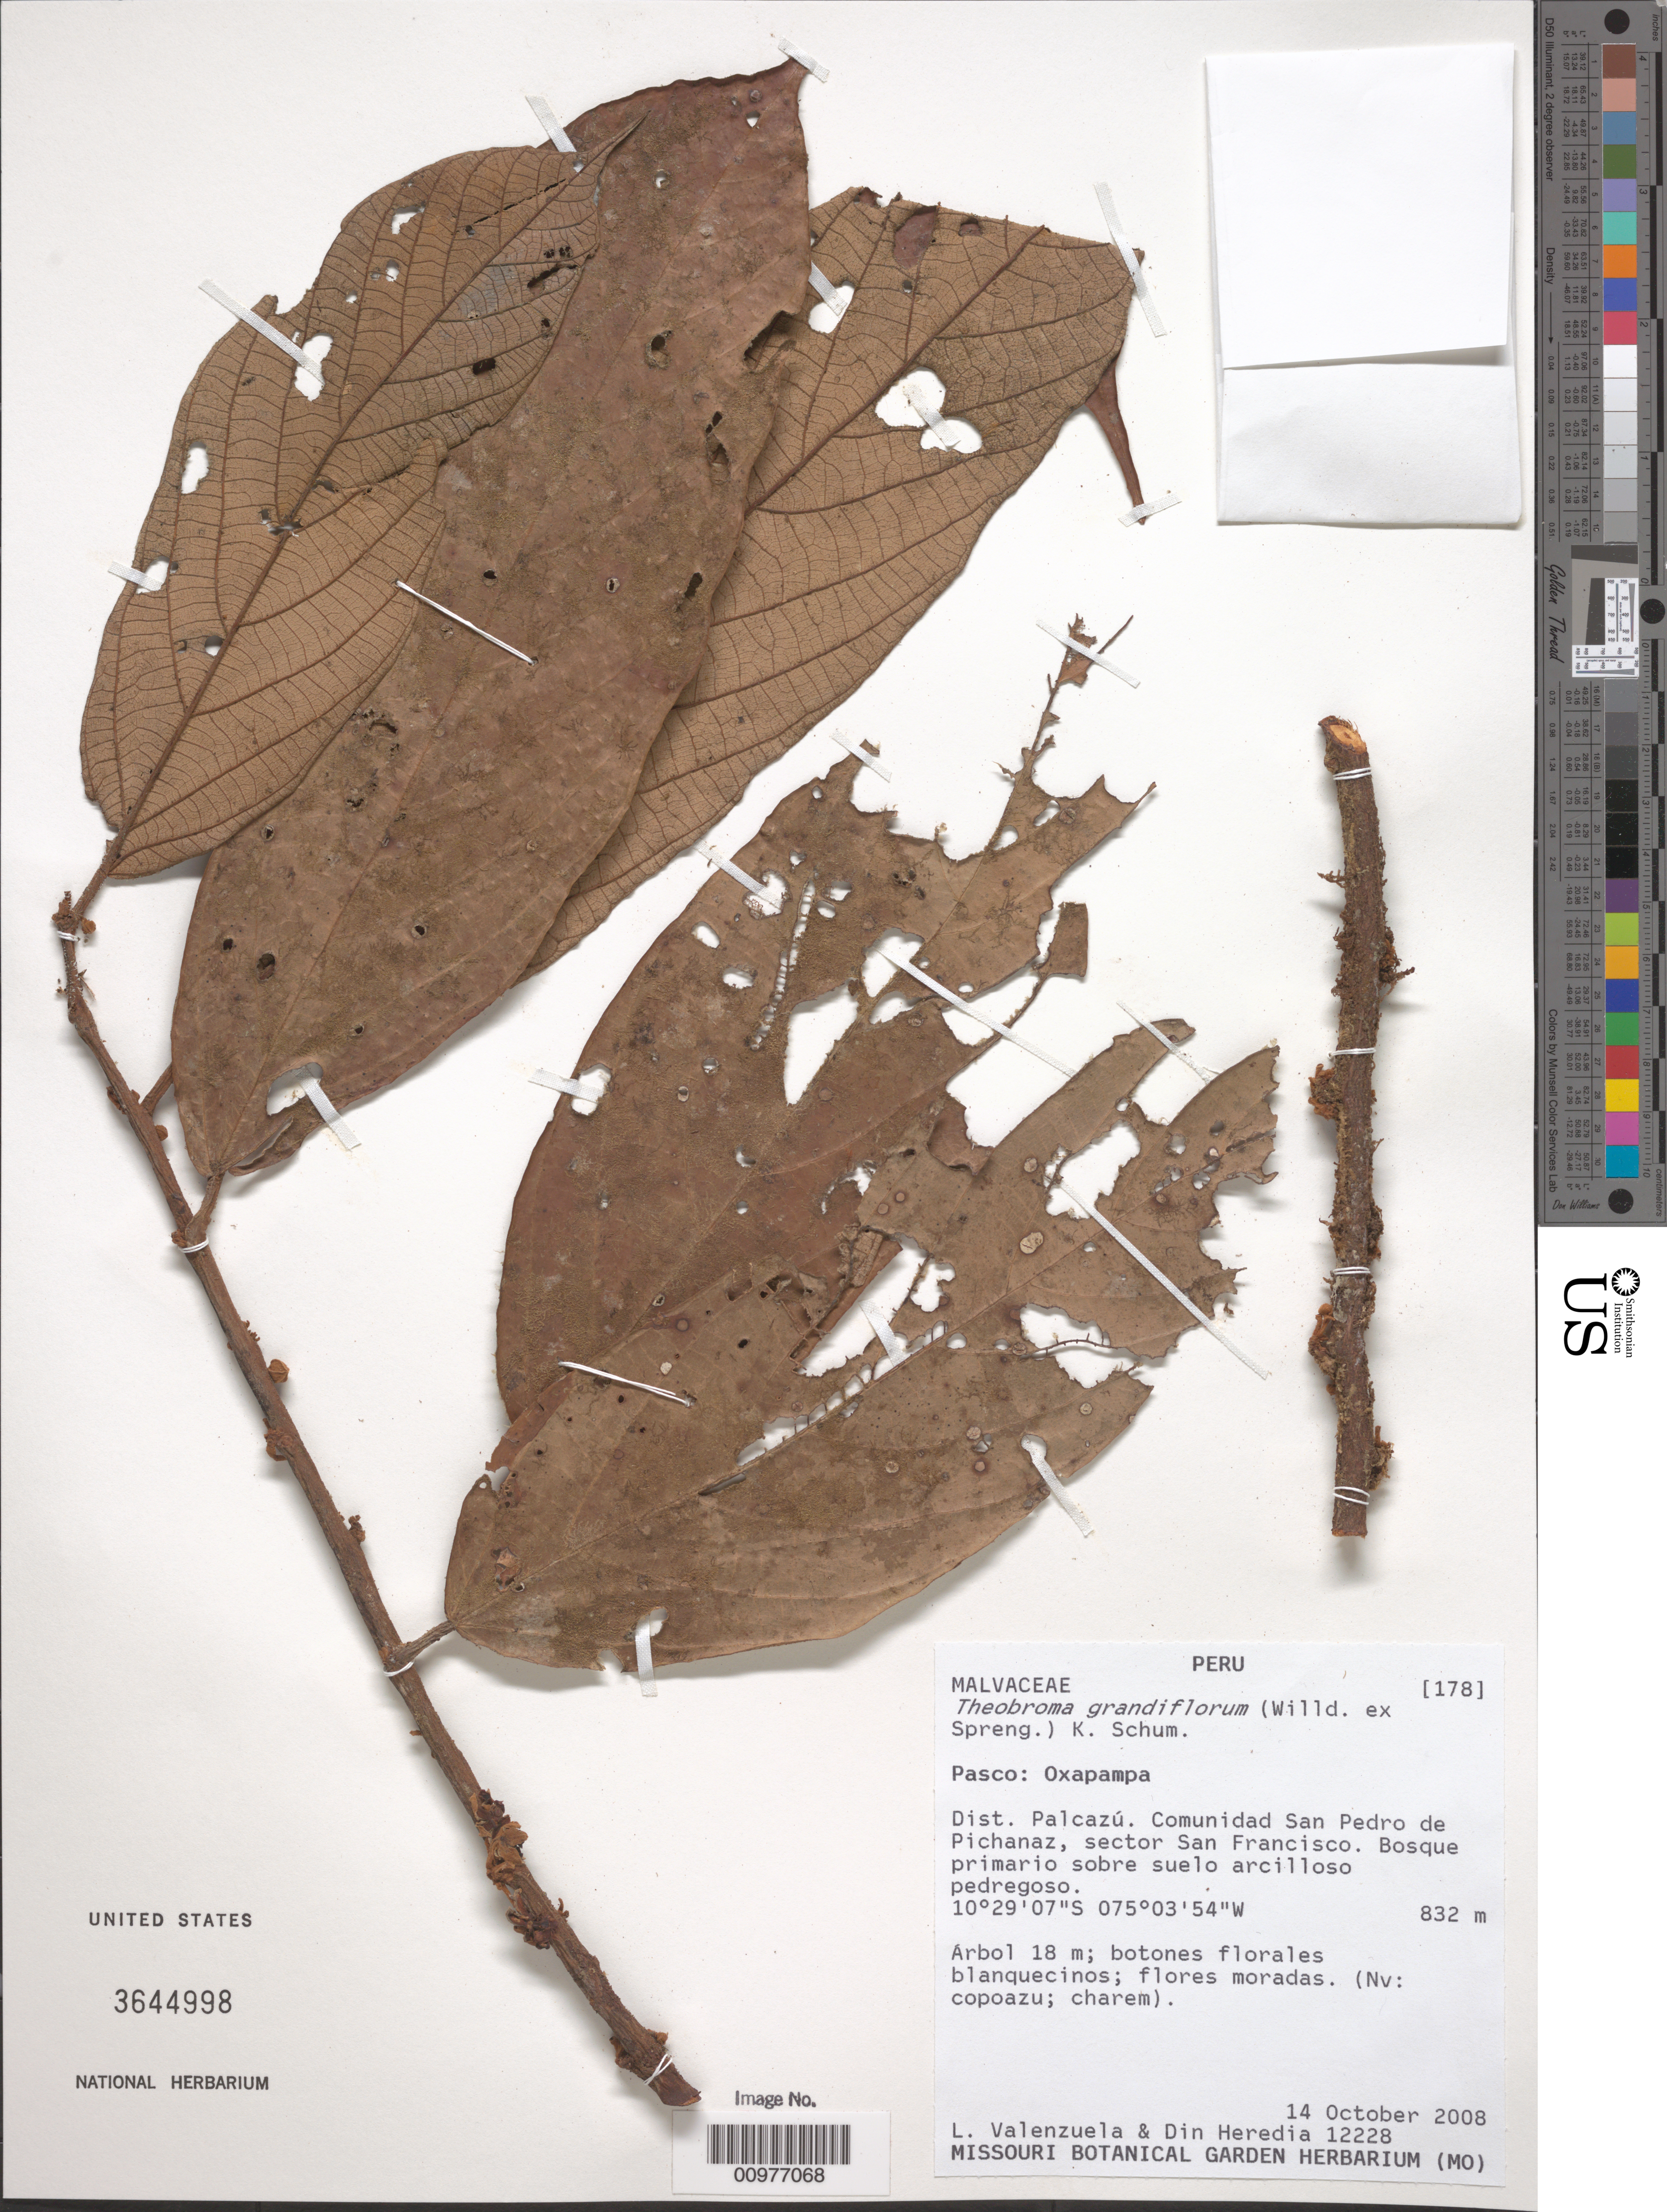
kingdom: Plantae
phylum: Tracheophyta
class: Magnoliopsida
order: Malvales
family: Malvaceae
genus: Theobroma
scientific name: Theobroma subincanum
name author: Mart.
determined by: Colli-Silva, Matheus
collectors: L. Valenzuela & D. Heredia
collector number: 12228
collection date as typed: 14 October 2008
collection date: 2008-10-14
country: Peru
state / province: Pasco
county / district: Oxapampa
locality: Dist. de Palcazu. Comunidad San Pedro de Pichanaz, sector San Francisco.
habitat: bosque primario sobre suelo arcilloso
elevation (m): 832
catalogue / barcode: US 3644998